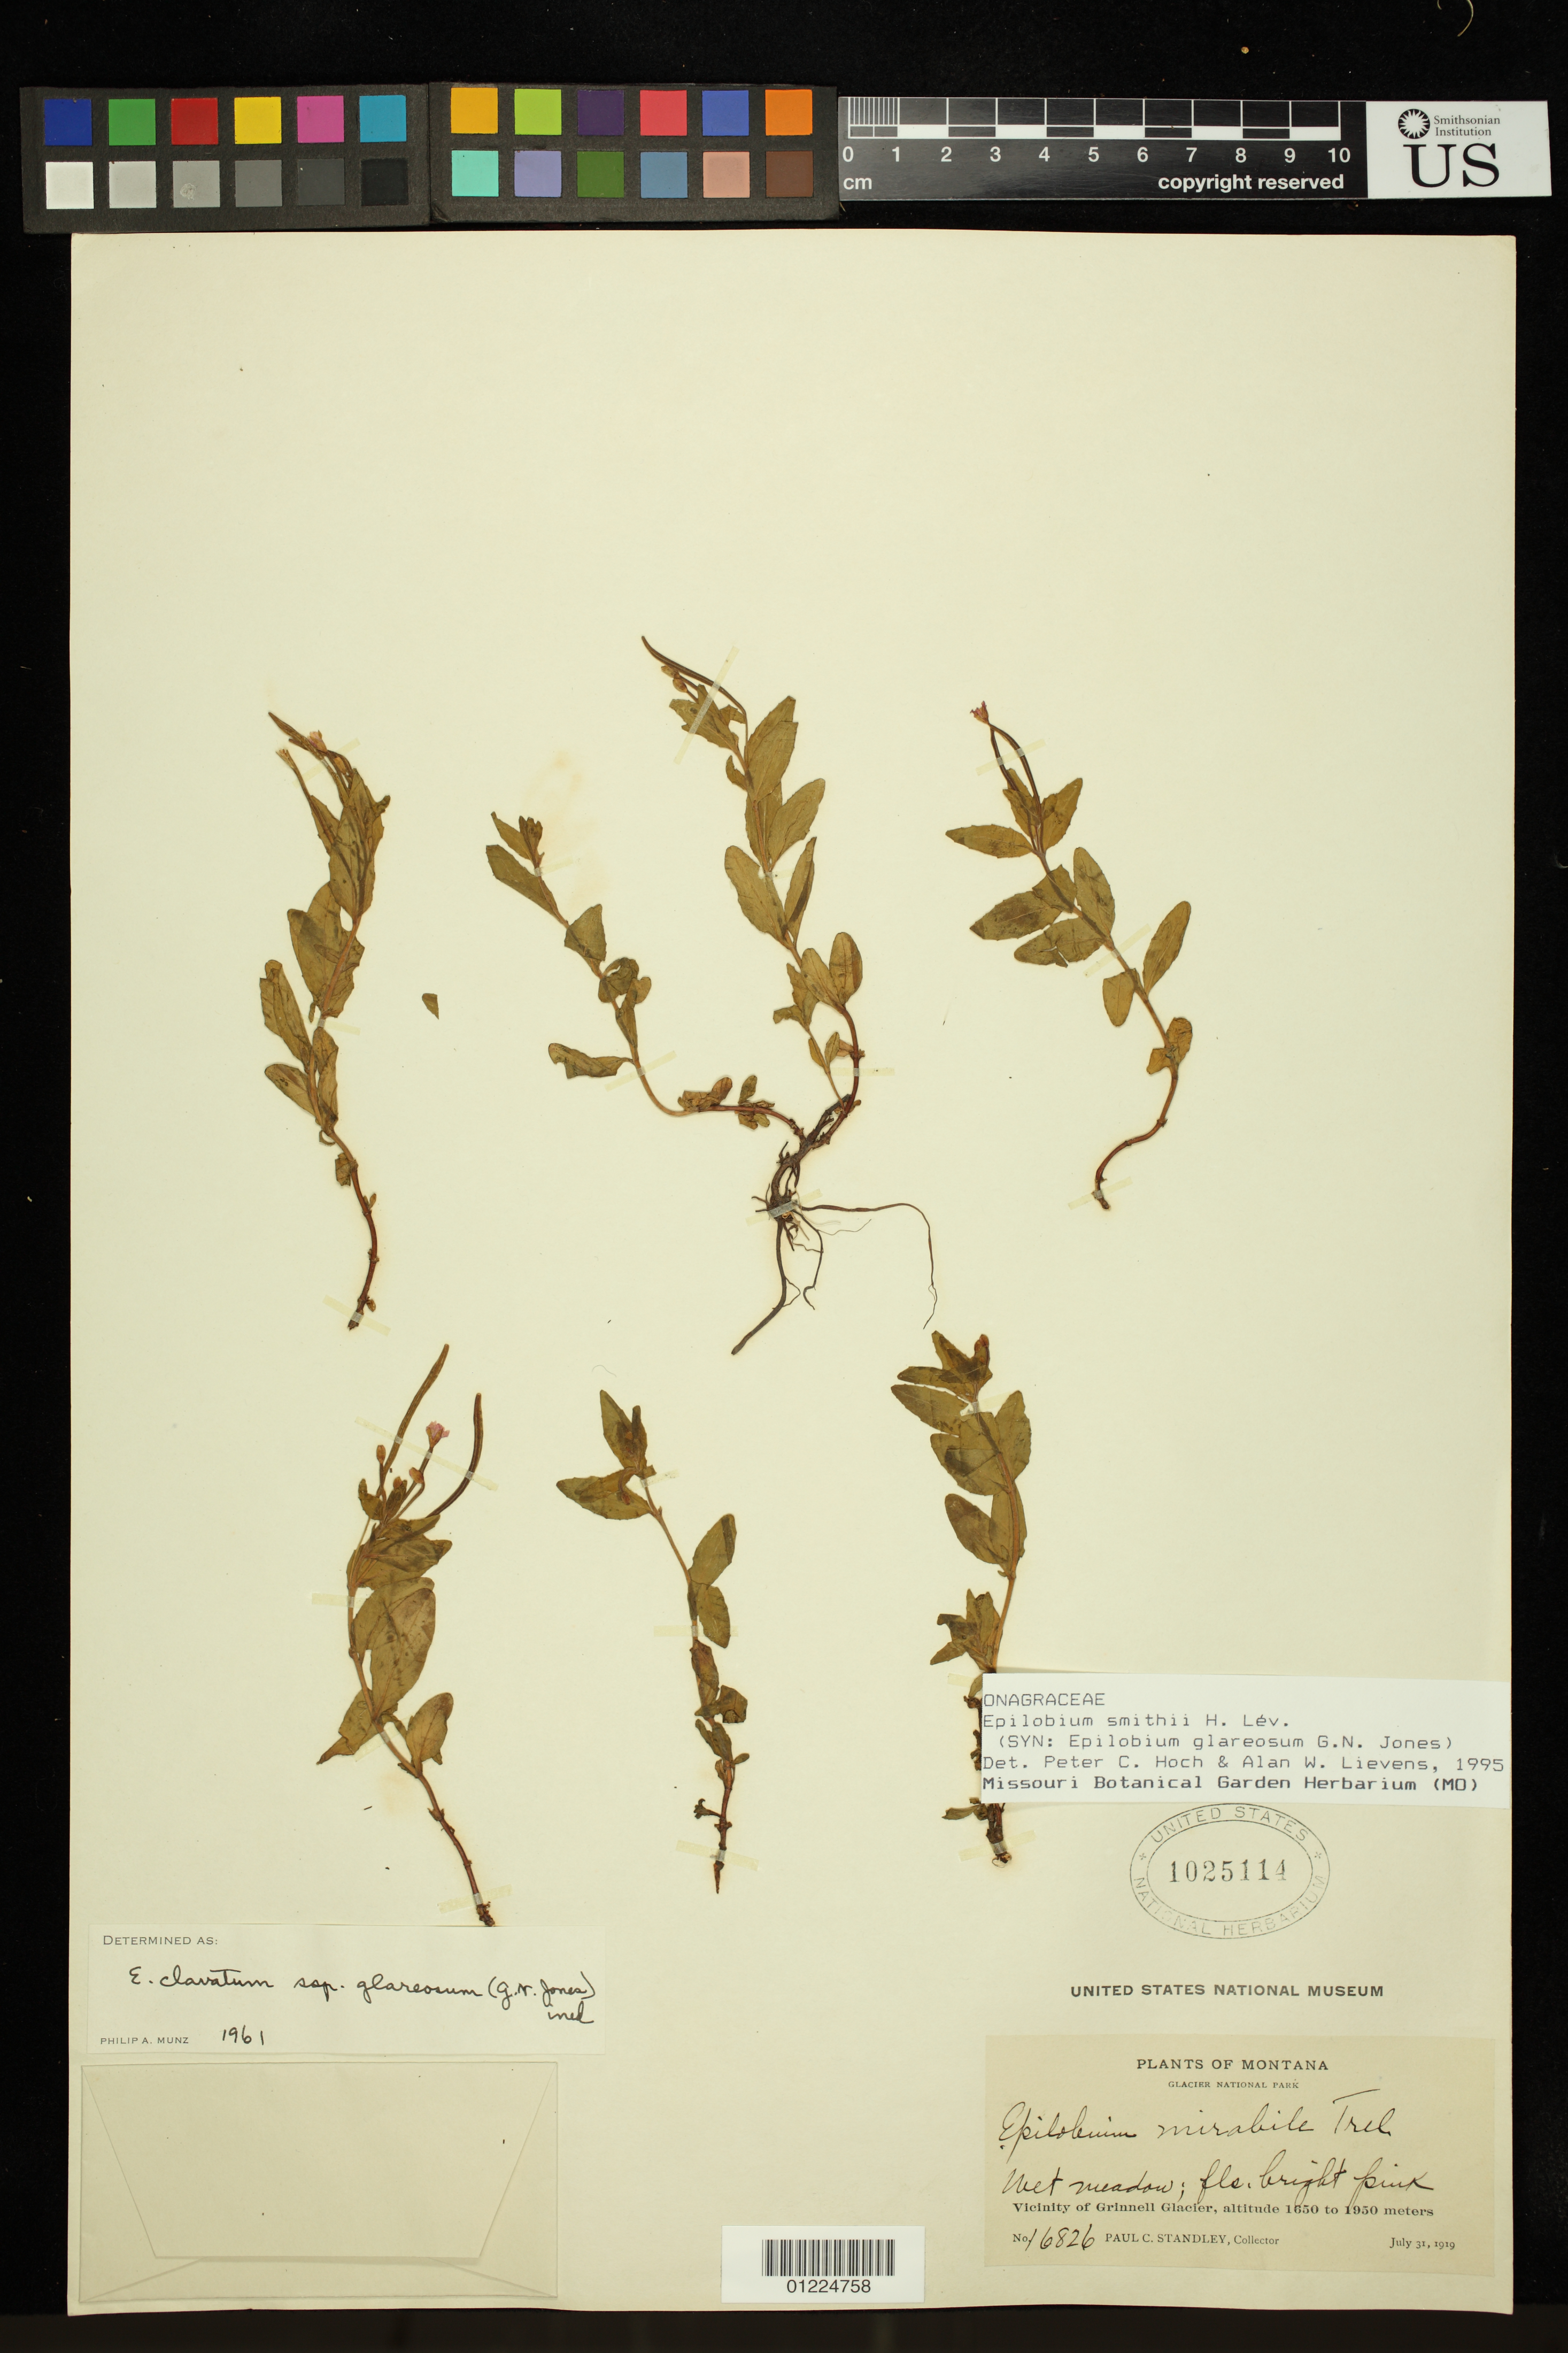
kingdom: Plantae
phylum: Tracheophyta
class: Magnoliopsida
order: Myrtales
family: Onagraceae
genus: Epilobium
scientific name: Epilobium smithii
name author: H. Lév.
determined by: Hoch, P. C.; Lievens, A. W.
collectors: P. C. Standley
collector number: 16826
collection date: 1919-07-31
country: United States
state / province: Montana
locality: Vicinity of Grinnell Glacier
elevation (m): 1650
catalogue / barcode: US 1025114